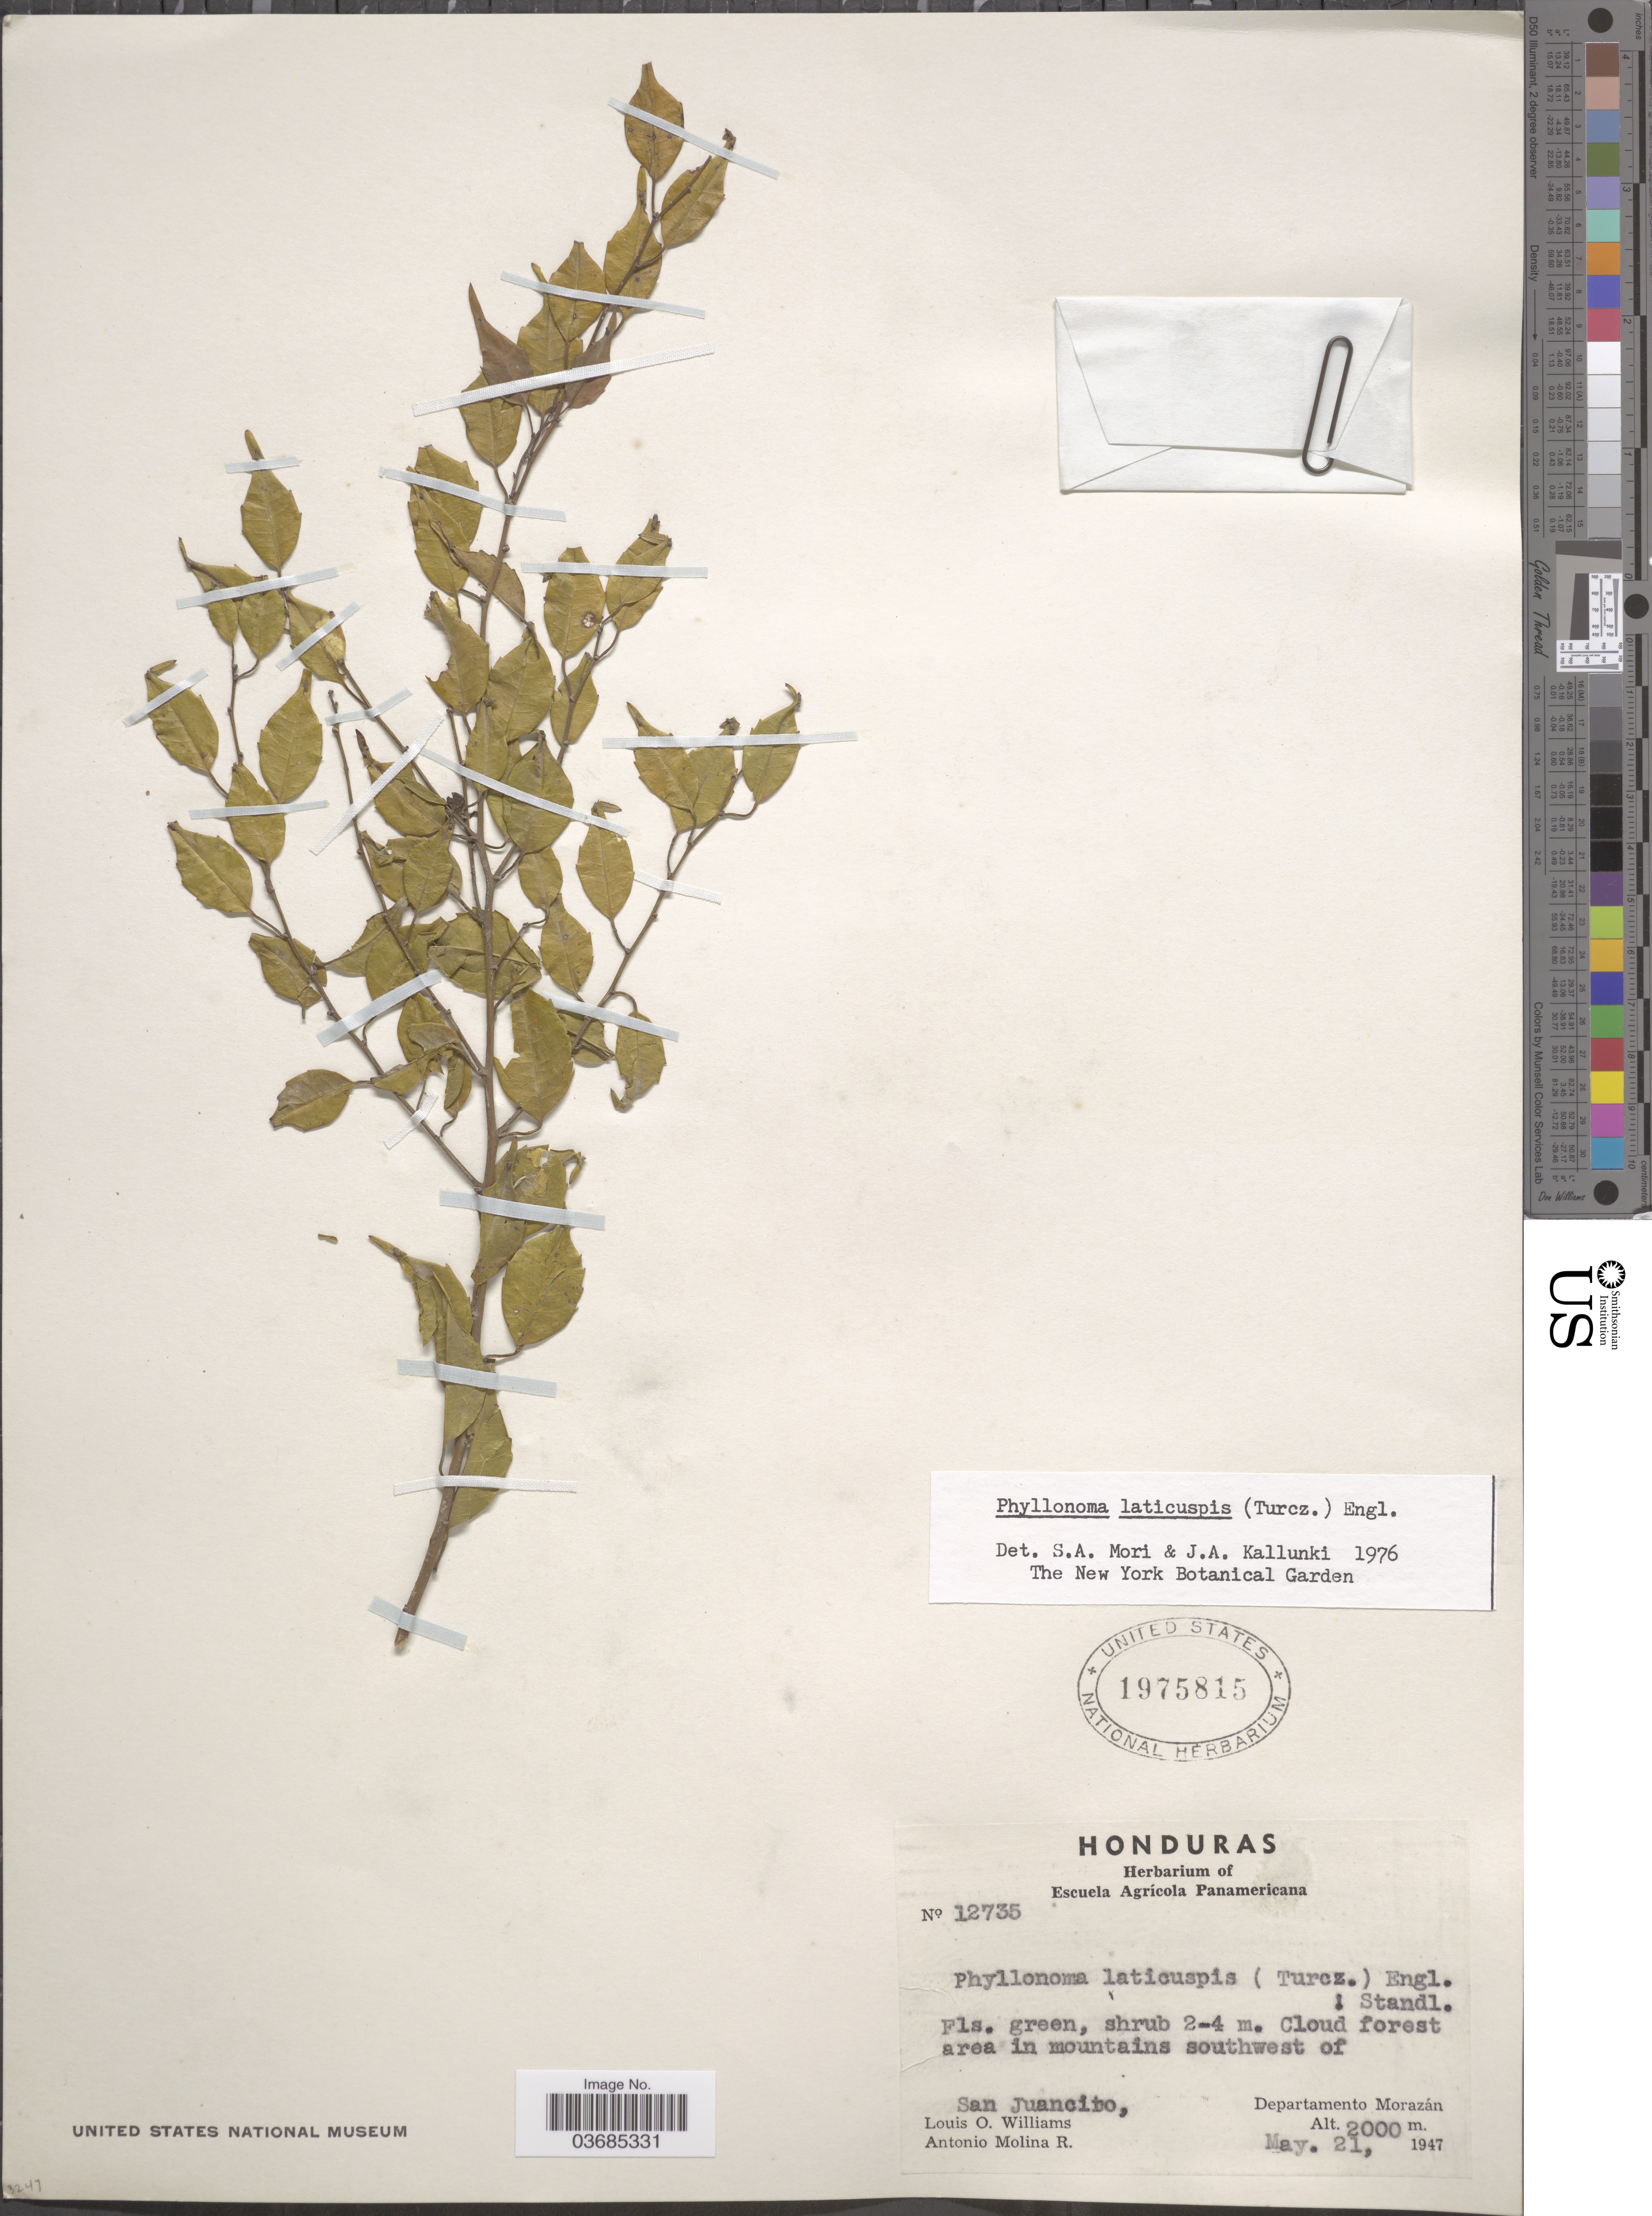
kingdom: Plantae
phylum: Tracheophyta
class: Magnoliopsida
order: Aquifoliales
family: Phyllonomaceae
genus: Phyllonoma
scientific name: Phyllonoma laticuspis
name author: (Turcz.) Engl.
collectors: L. O. Williams & A. Molina R.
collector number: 12735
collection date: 1947-05-21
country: Honduras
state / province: Fco. Morazán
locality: Cloud forest area in mountains southwest of San Juancito, Departamento Morazán.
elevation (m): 2000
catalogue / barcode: US 1975815